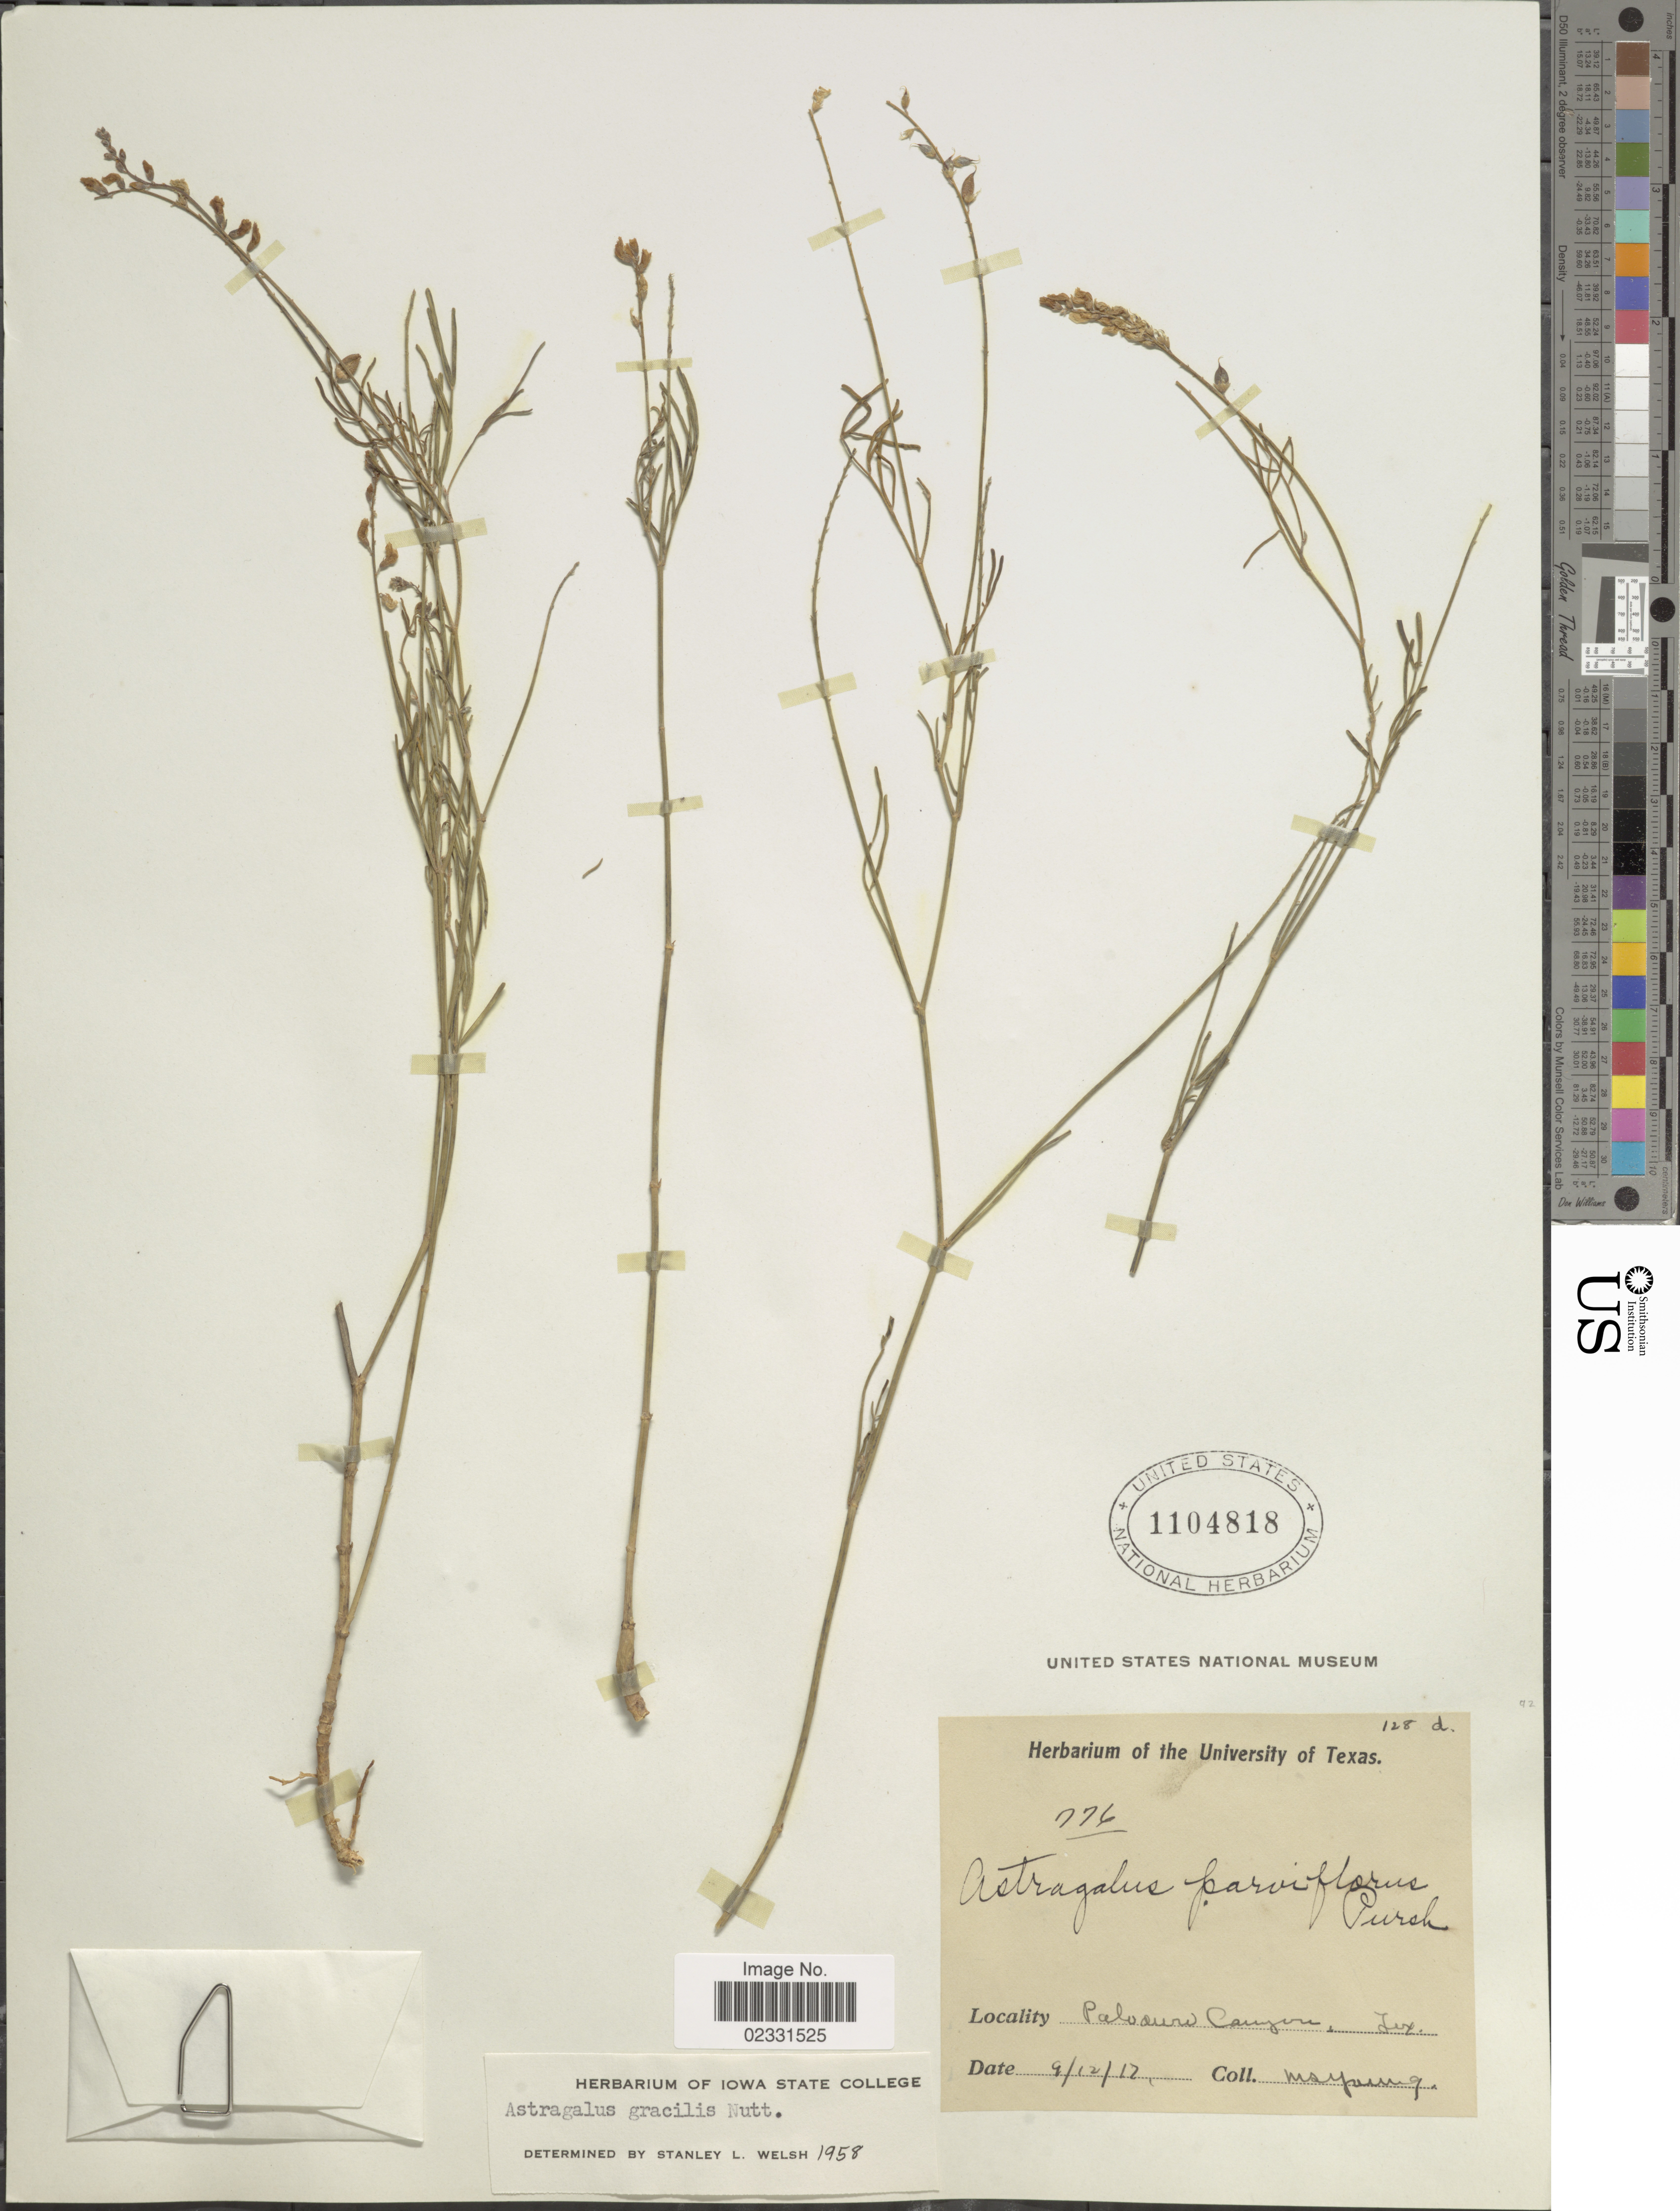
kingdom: Plantae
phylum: Tracheophyta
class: Magnoliopsida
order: Fabales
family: Fabaceae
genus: Astragalus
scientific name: Astragalus gracilis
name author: Nutt.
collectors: M. Young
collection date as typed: Transcribed d/m/y: 9/12/17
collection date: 2017-09-12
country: United States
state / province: Texas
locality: Palo Duro Canyon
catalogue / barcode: US 1104818